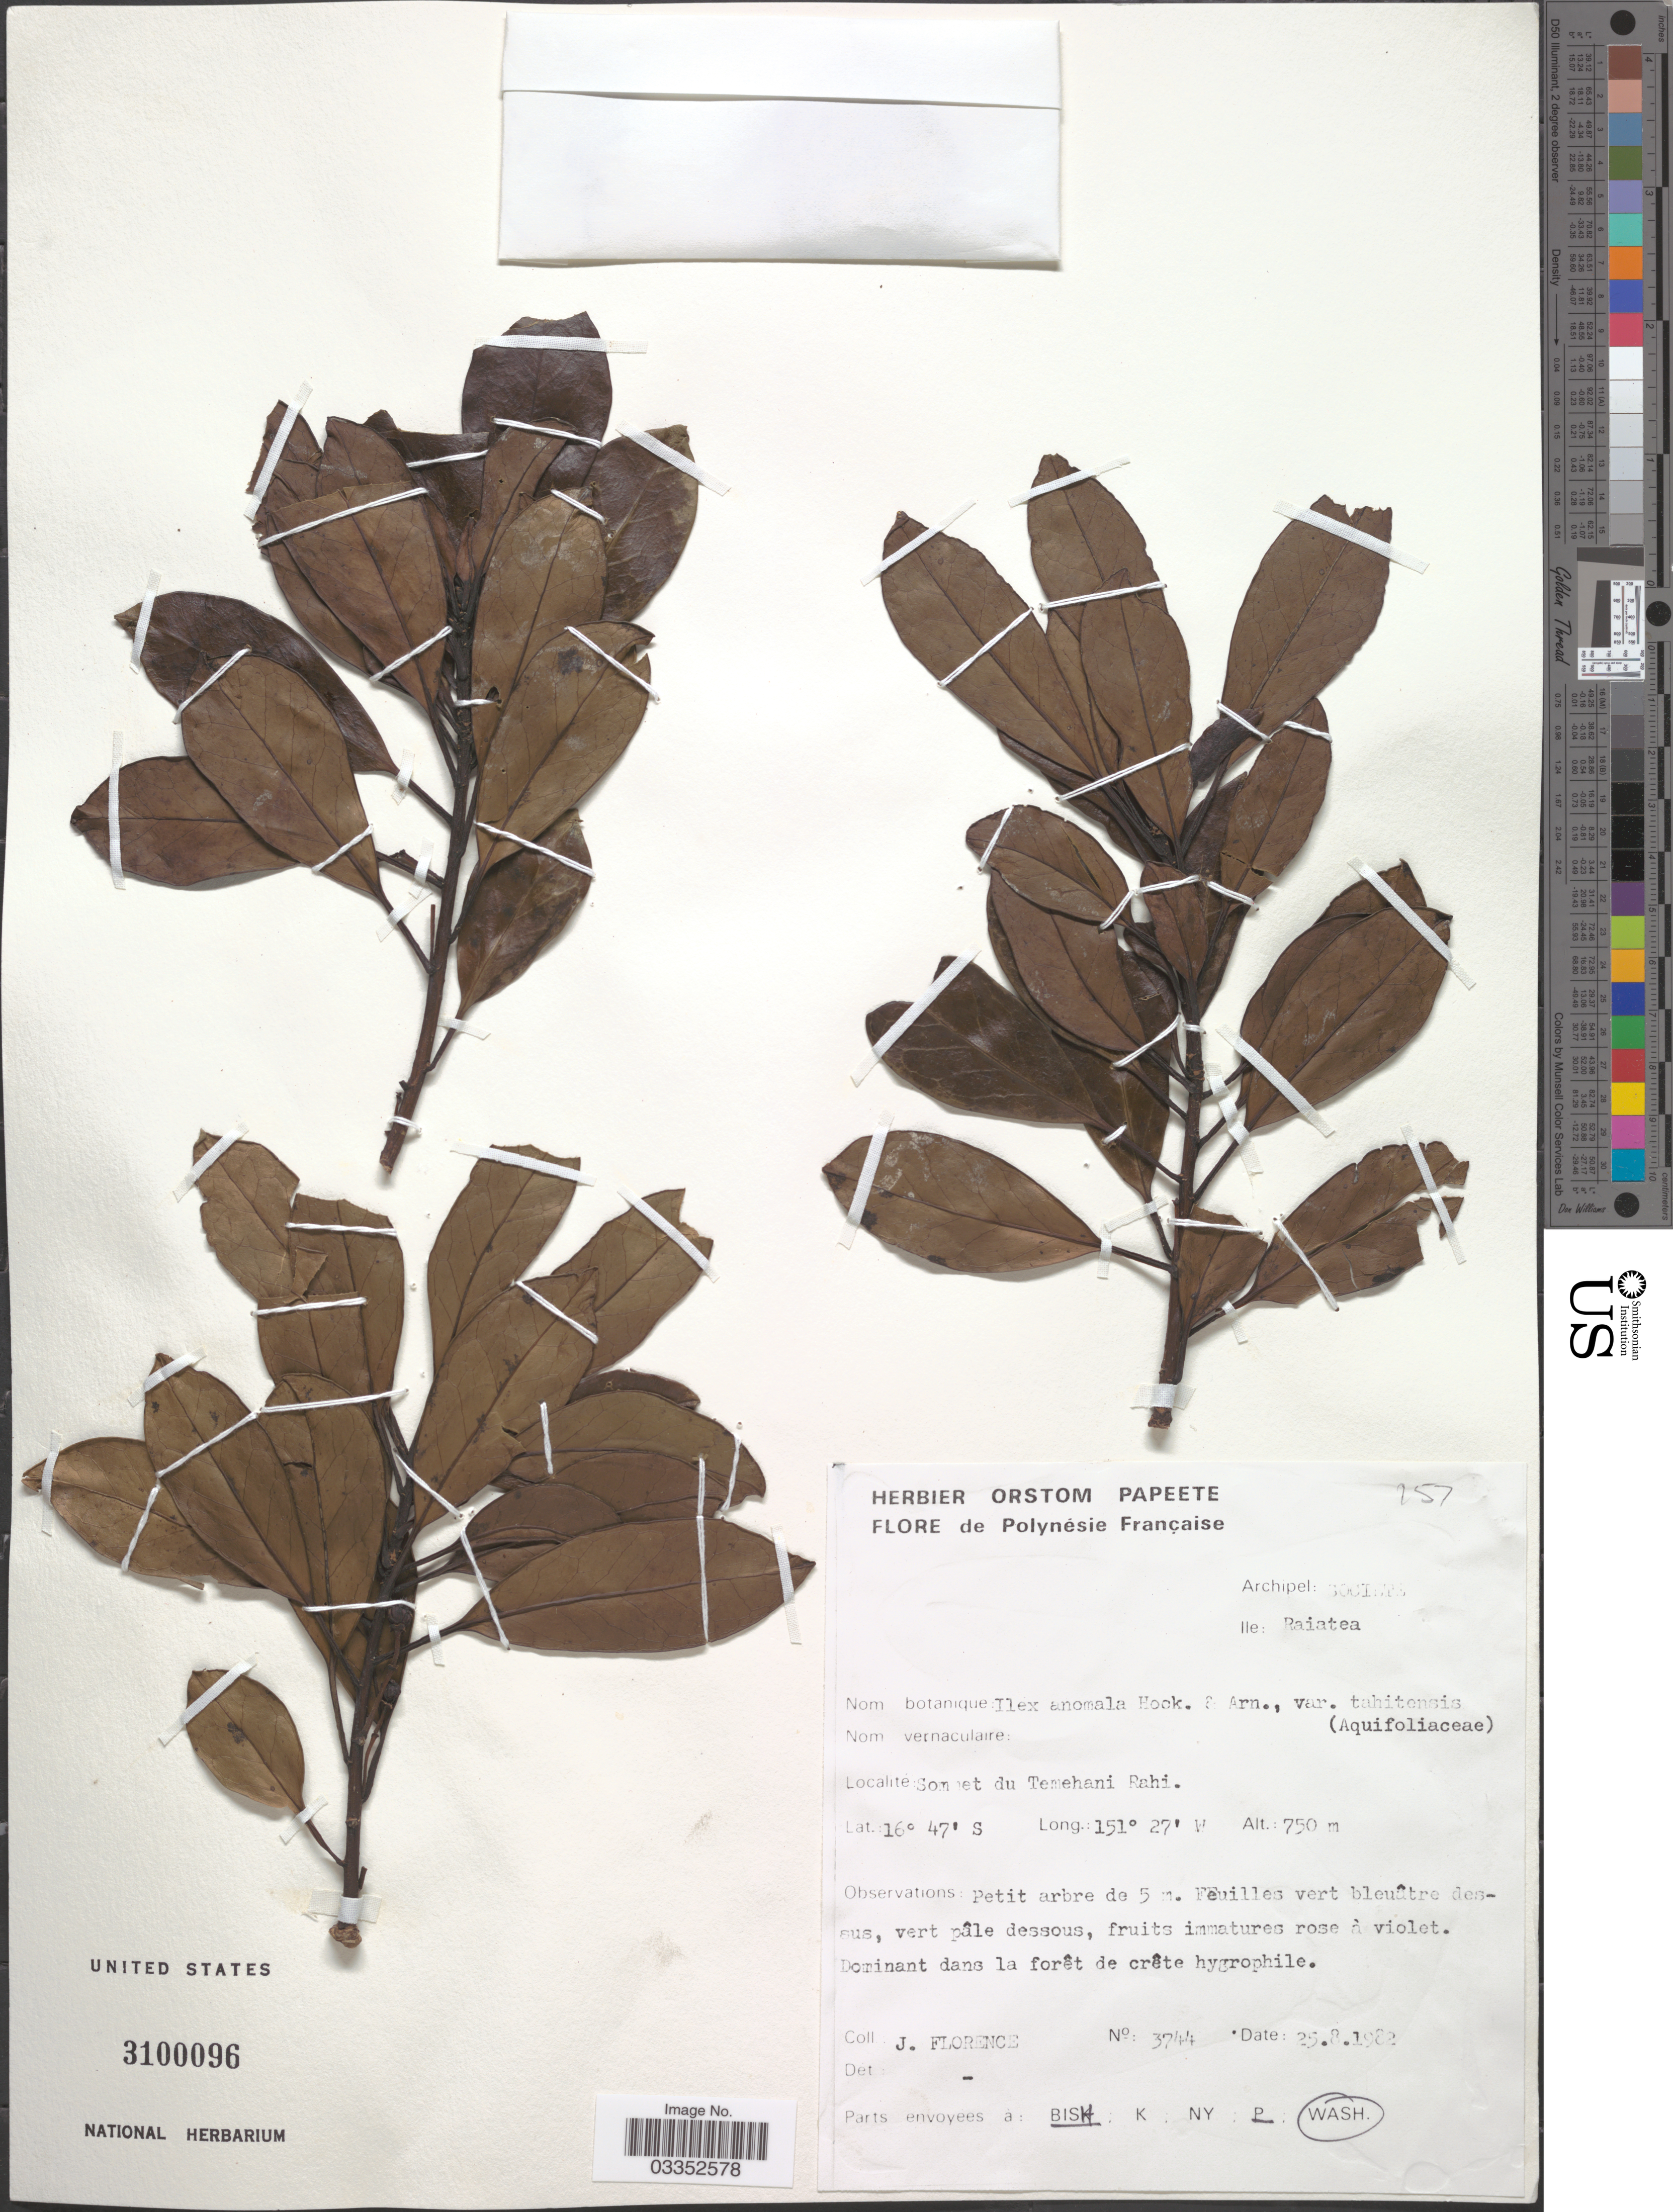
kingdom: Plantae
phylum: Tracheophyta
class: Magnoliopsida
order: Aquifoliales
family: Aquifoliaceae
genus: Ilex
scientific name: Ilex anomala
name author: Hook. & Arn.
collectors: J. Florence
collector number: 3744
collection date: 1982-08-25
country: French Polynesia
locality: Polynésie Française. Archipel: Societe. Ile: Raiatea. Sommet du Temehani Rahi.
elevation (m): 750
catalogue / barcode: US 3100096